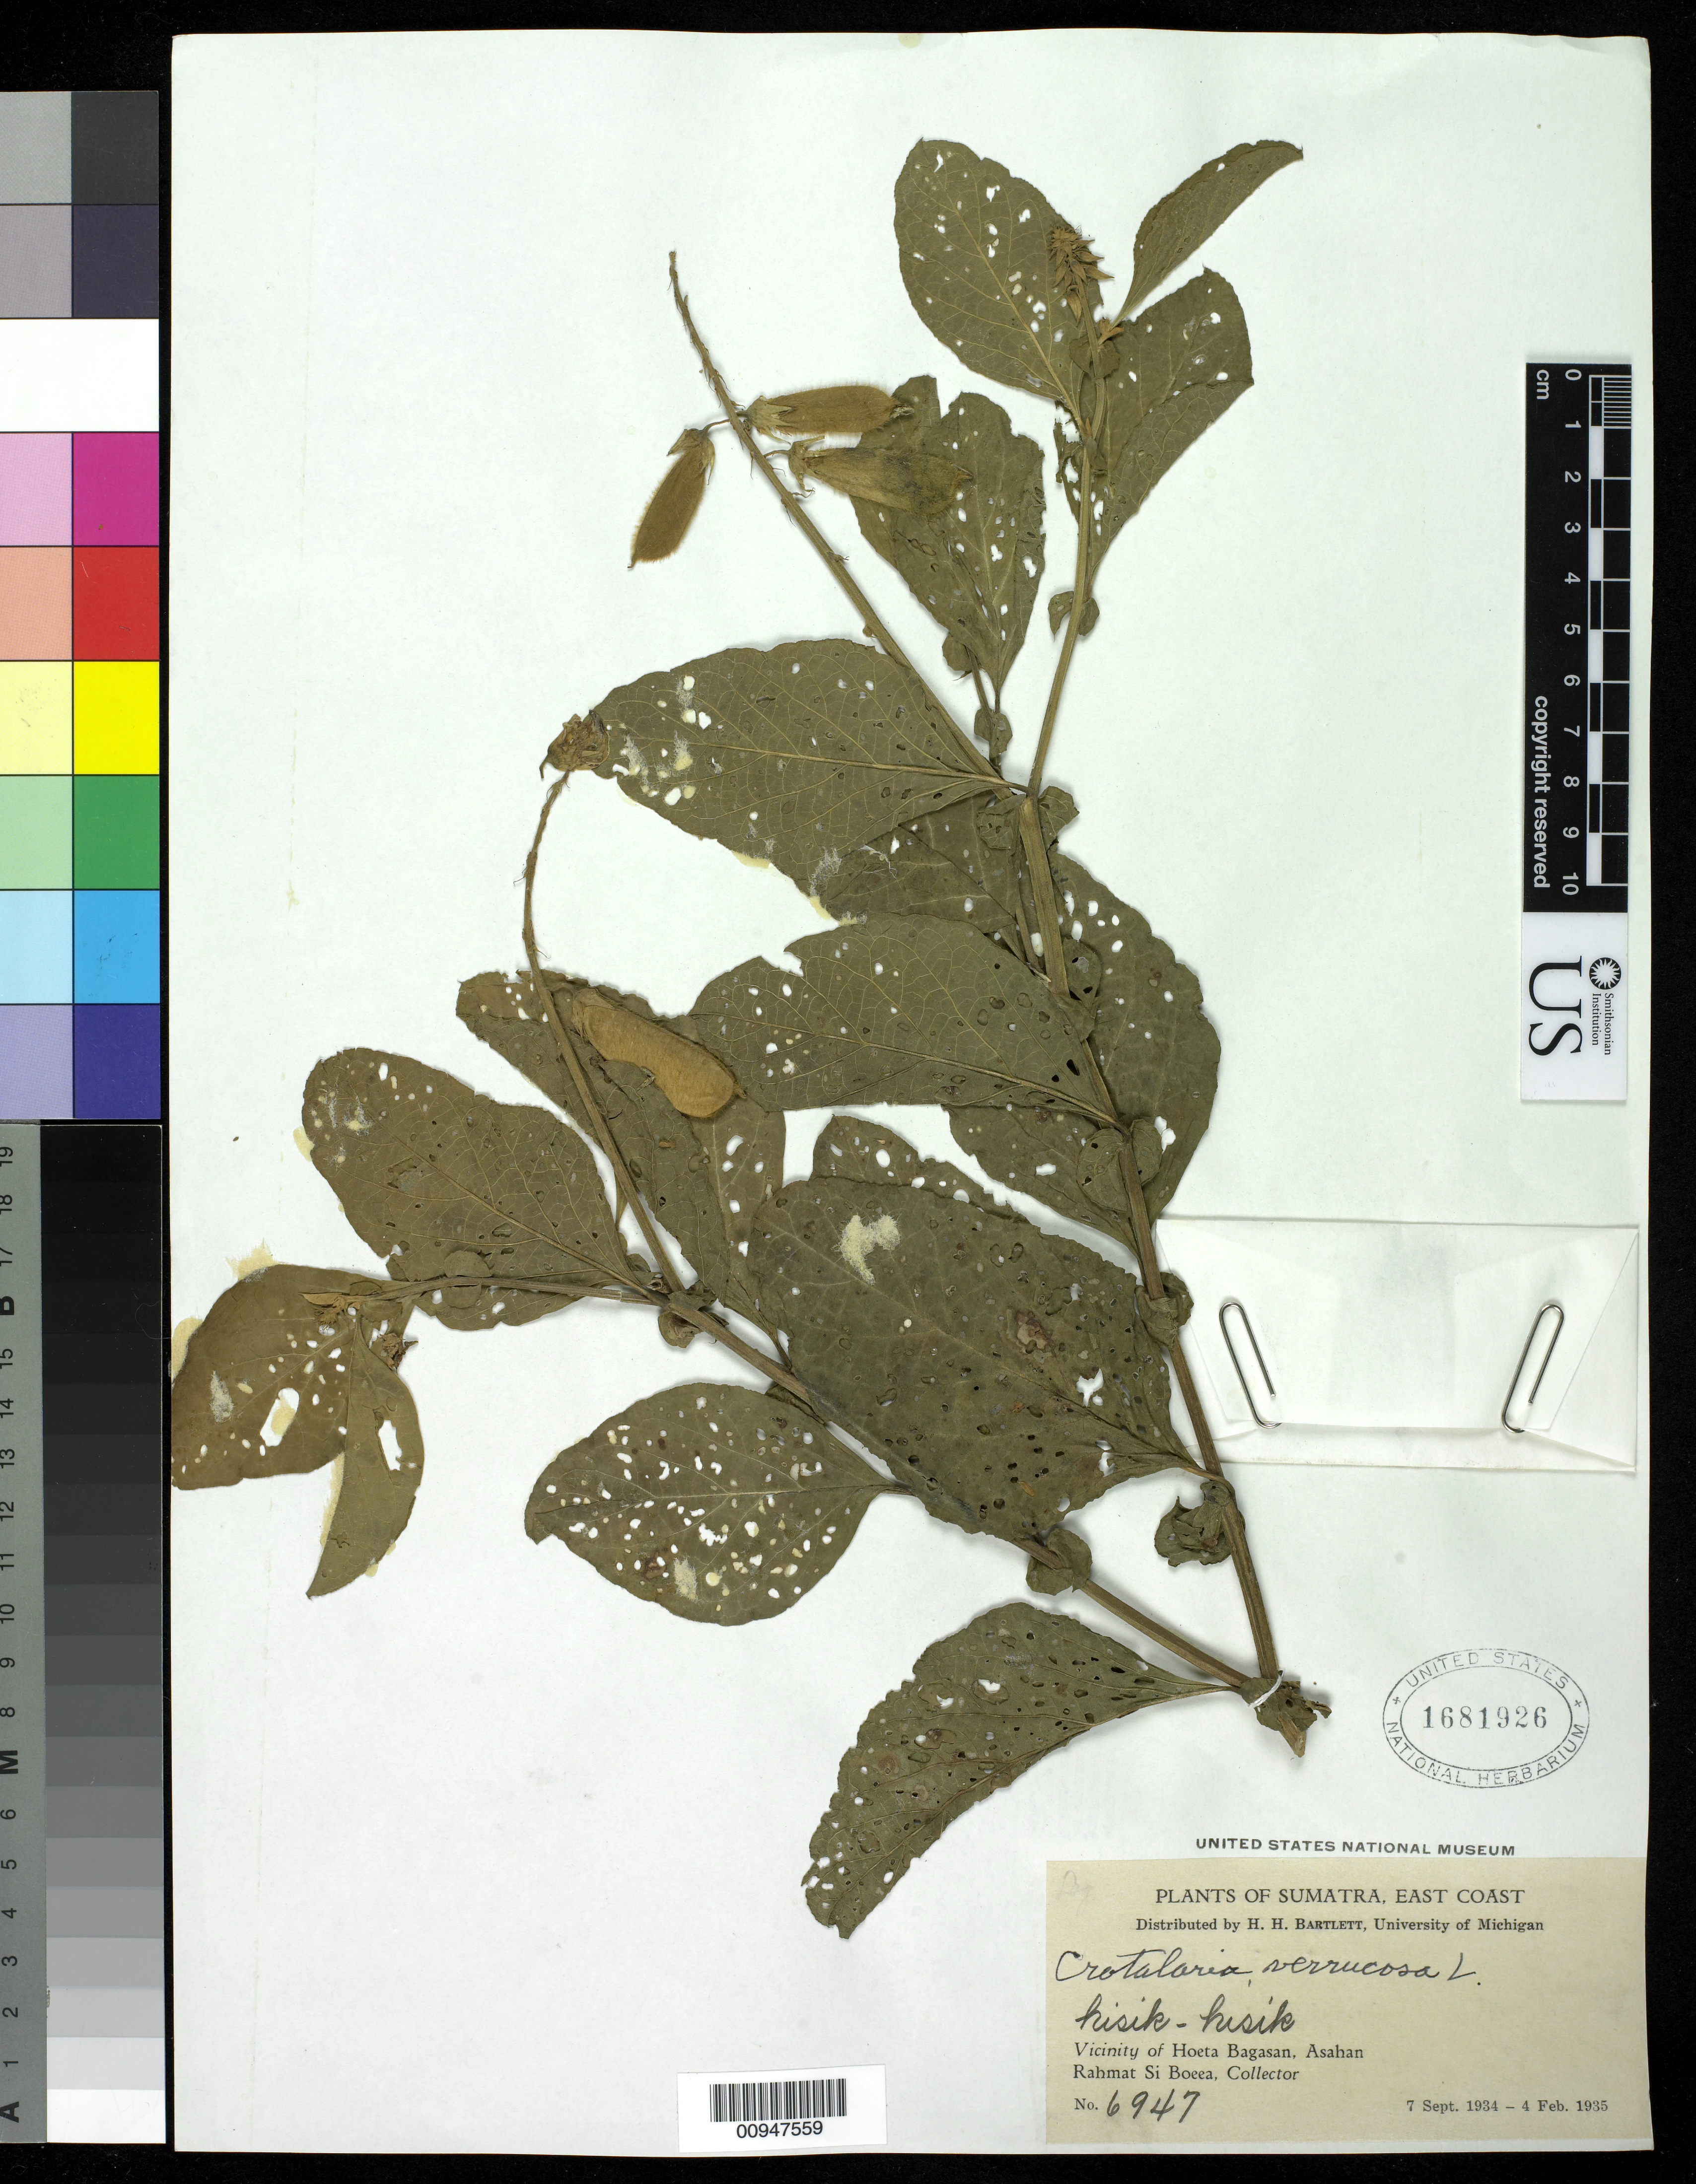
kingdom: Plantae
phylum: Tracheophyta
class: Magnoliopsida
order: Fabales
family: Fabaceae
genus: Crotalaria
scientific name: Crotalaria verrucosa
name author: L.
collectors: Rahmat Si Boeea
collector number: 6947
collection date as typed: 07 Sep 1934 to 04 Feb 1935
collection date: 1934-09-07/1935-02-04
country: Indonesia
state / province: Sumatra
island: Sumatra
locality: vicinity of Hoeta Bagasan, Asahan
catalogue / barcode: US 1681926